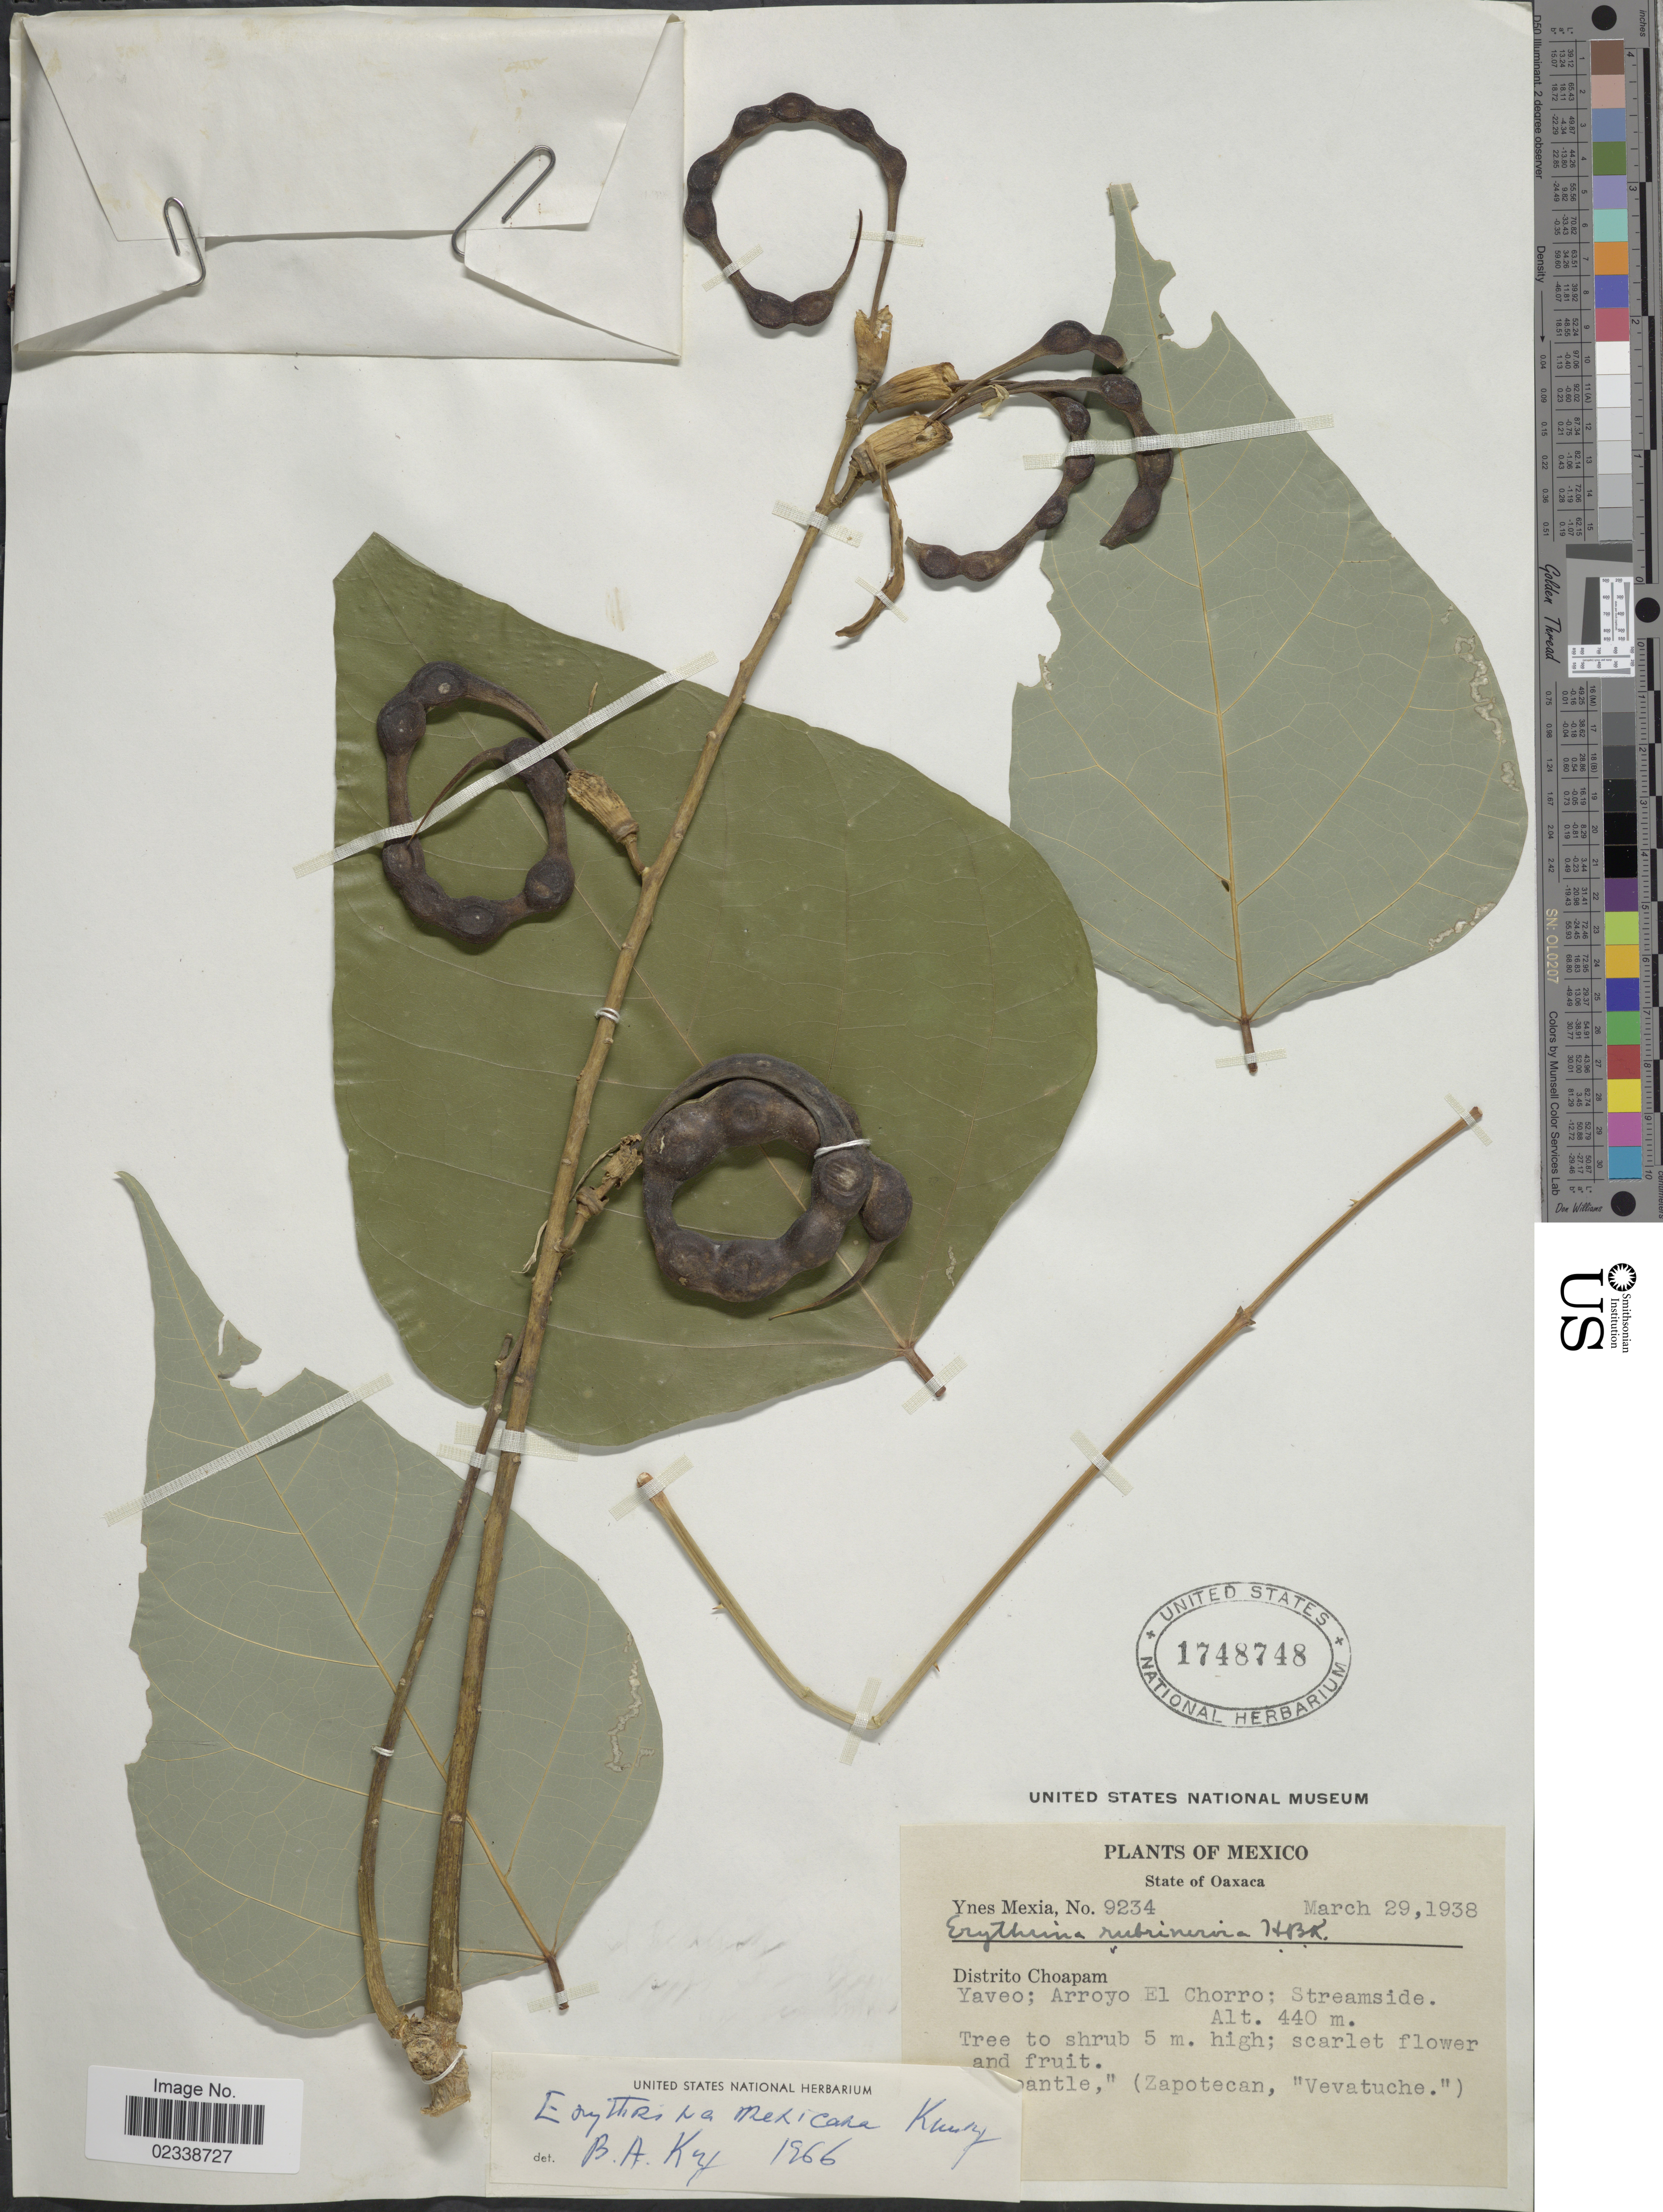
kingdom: Plantae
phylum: Tracheophyta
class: Magnoliopsida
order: Fabales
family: Fabaceae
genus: Erythrina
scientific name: Erythrina mexicana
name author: Krukoff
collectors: Y. Mexia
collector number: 9234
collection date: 1938-03-29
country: Mexico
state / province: Oaxaca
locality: Distrito Choapam, Yaveo, Arroyo El Chorro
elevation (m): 440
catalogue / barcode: US 1748748